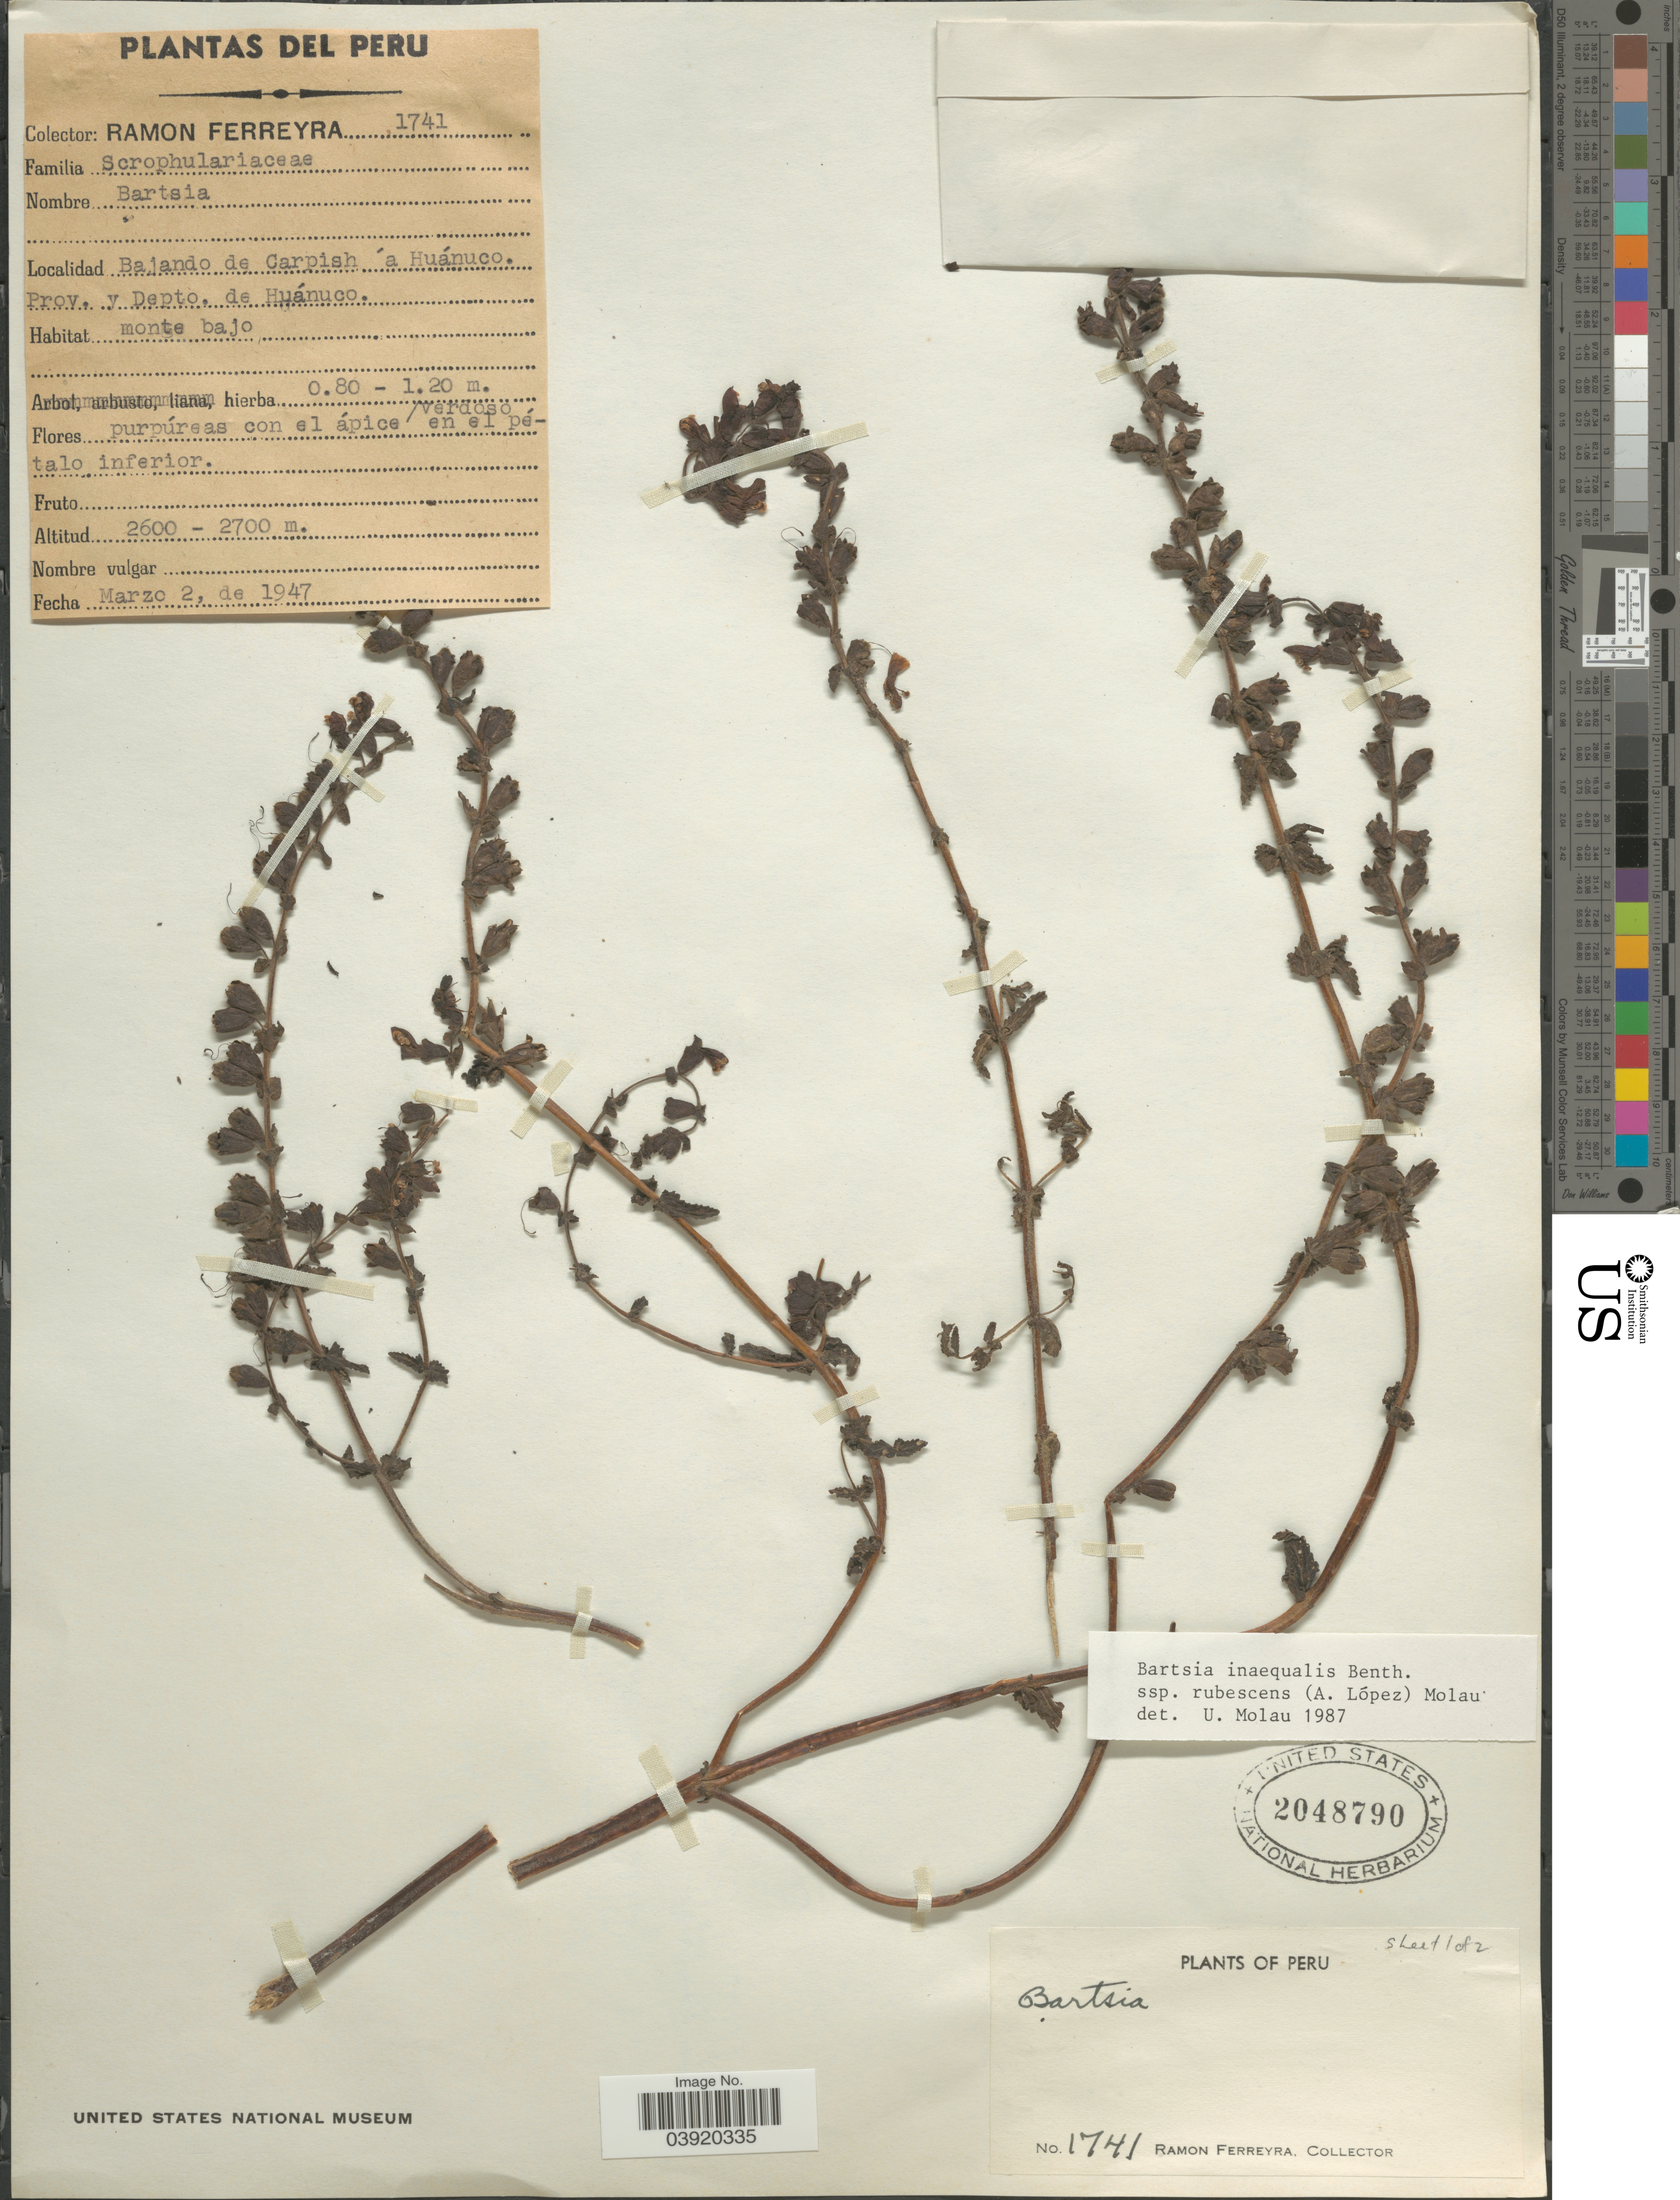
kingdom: Plantae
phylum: Tracheophyta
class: Magnoliopsida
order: Lamiales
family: Orobanchaceae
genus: Neobartsia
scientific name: Neobartsia inaequalis subsp. duripilis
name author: (Edwin) Uribe-Convers & Tank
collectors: R. A. Ferreyra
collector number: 1741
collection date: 1947-03-02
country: Peru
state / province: Huánuco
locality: Bajando de Carpish 'a Huánuco. Prov. y Depto. de Huánuco.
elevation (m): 2600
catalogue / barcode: US 2048790